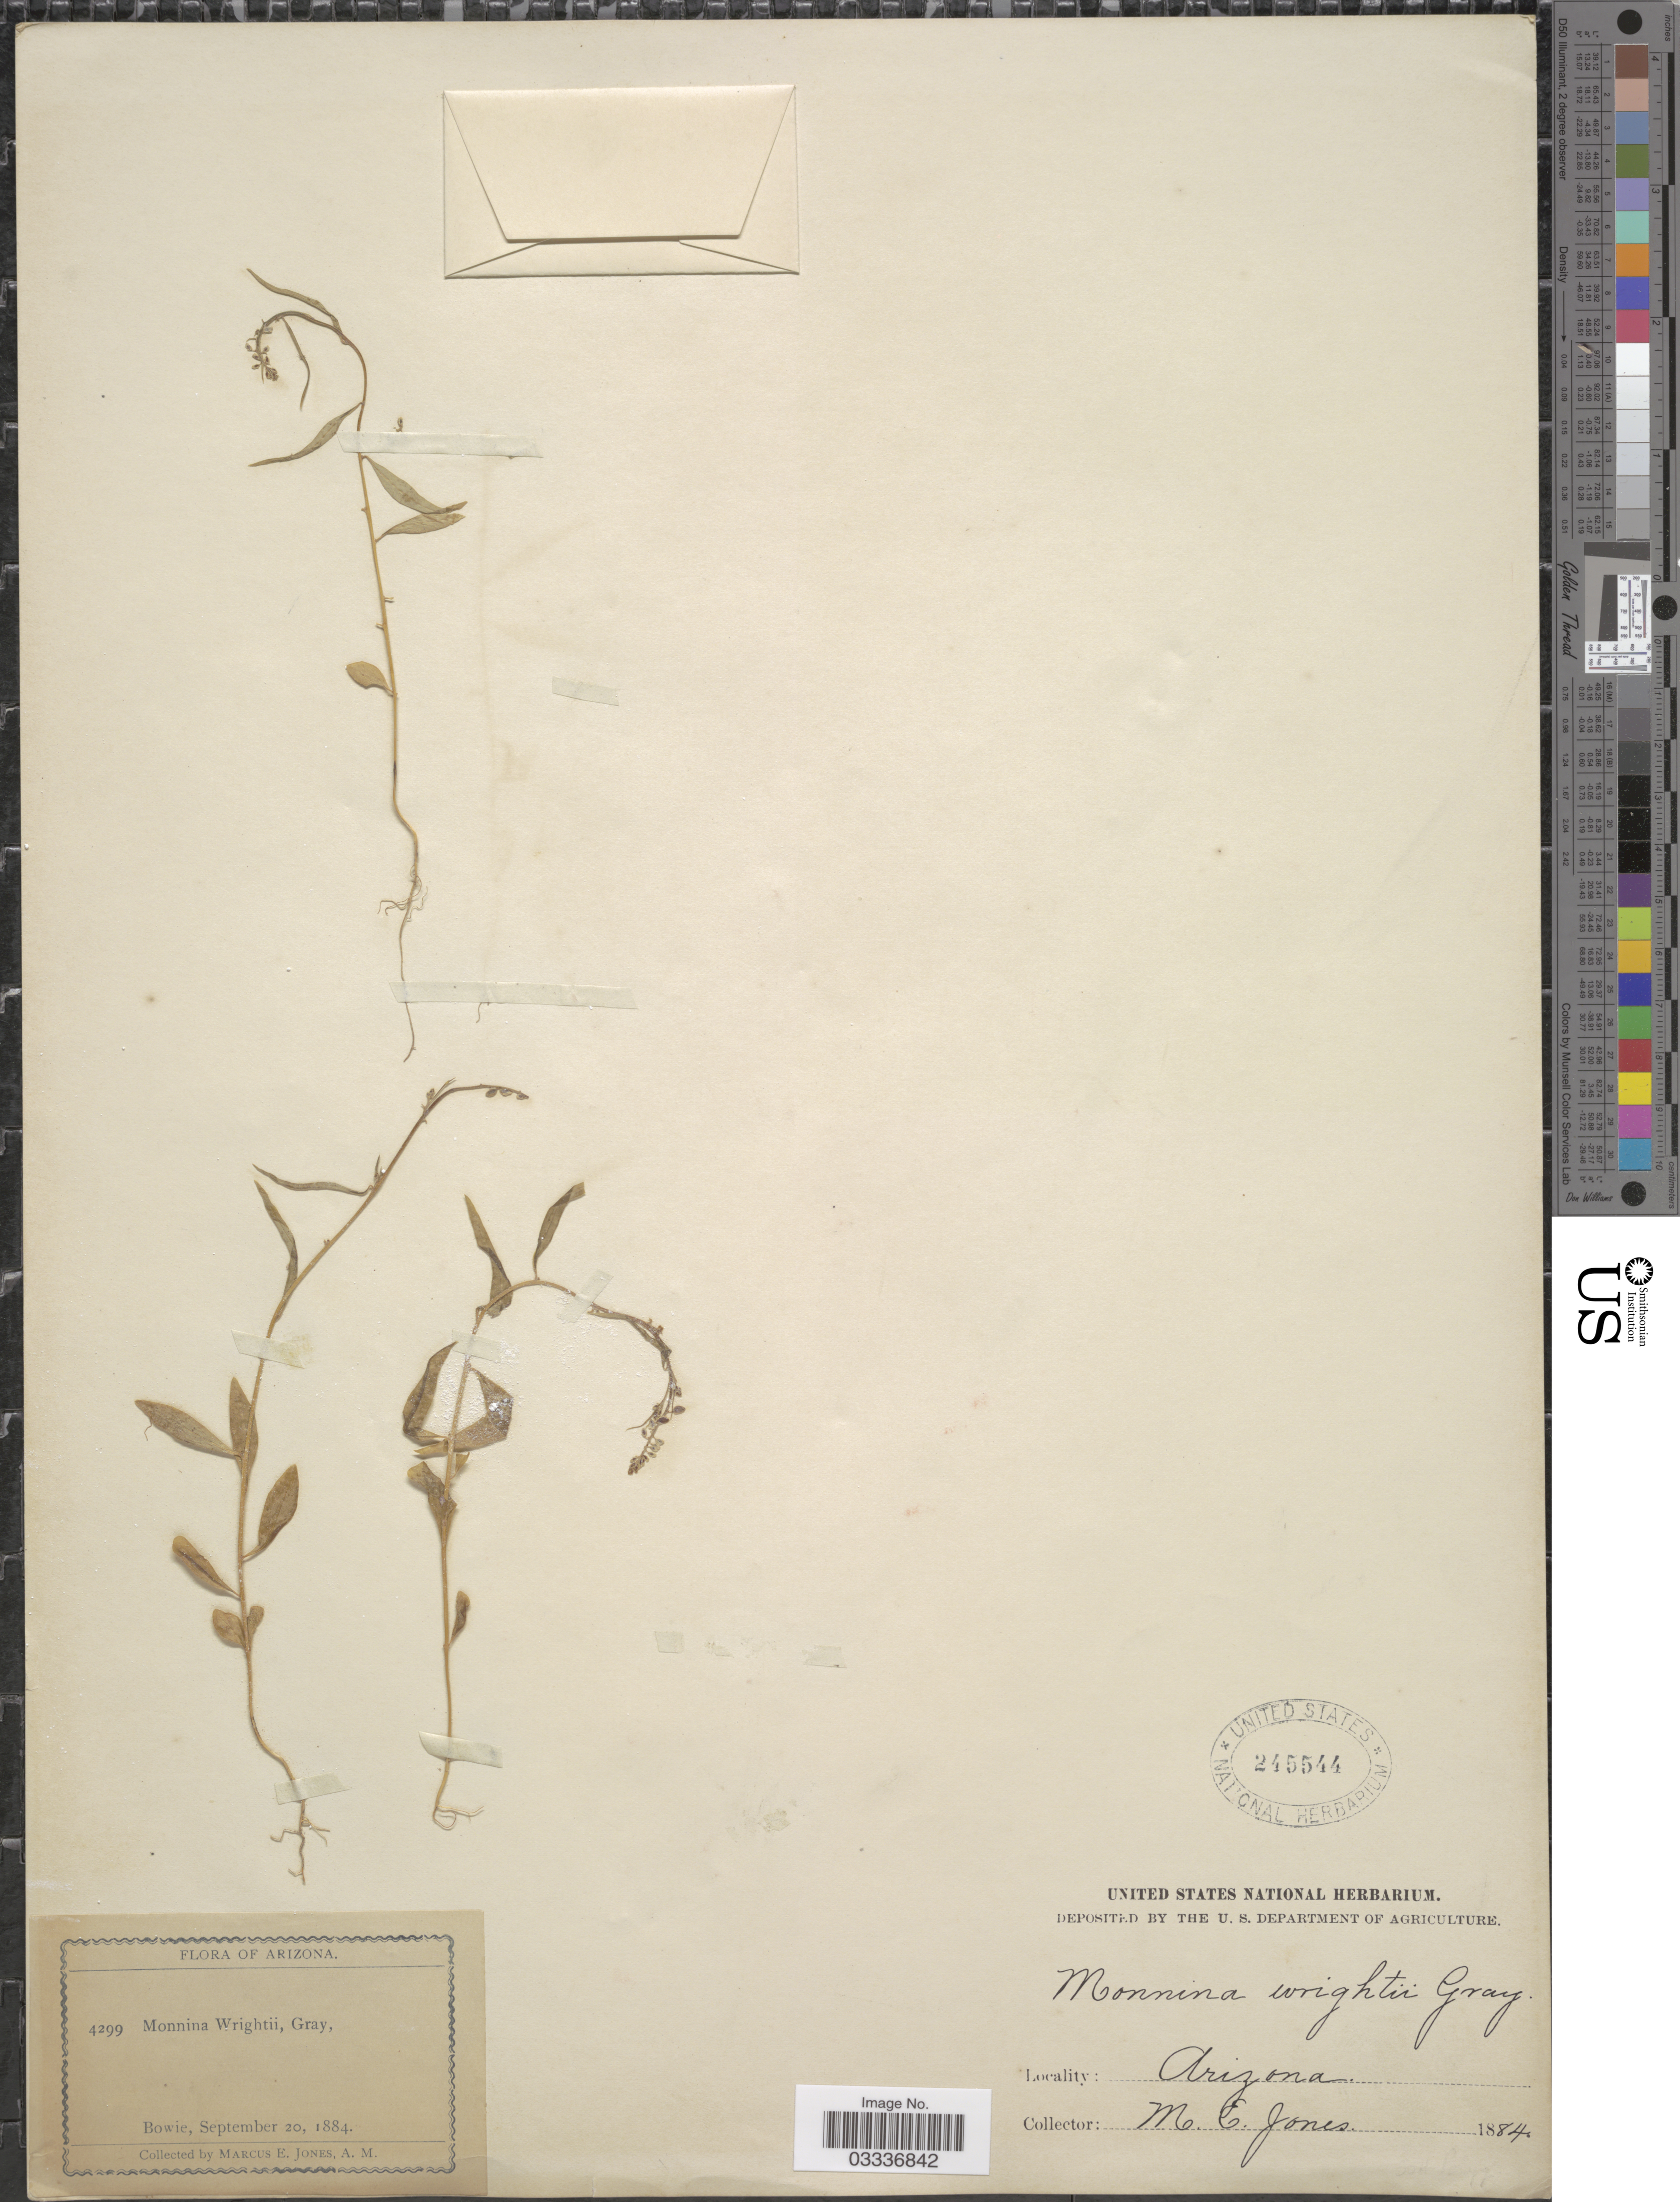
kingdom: Plantae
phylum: Tracheophyta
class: Magnoliopsida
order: Fabales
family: Polygalaceae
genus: Monnina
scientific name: Monnina wrightii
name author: A. Gray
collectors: M. E. Jones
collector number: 4299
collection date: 1884-09-22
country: United States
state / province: Arizona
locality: Bowie.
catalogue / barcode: US 245544